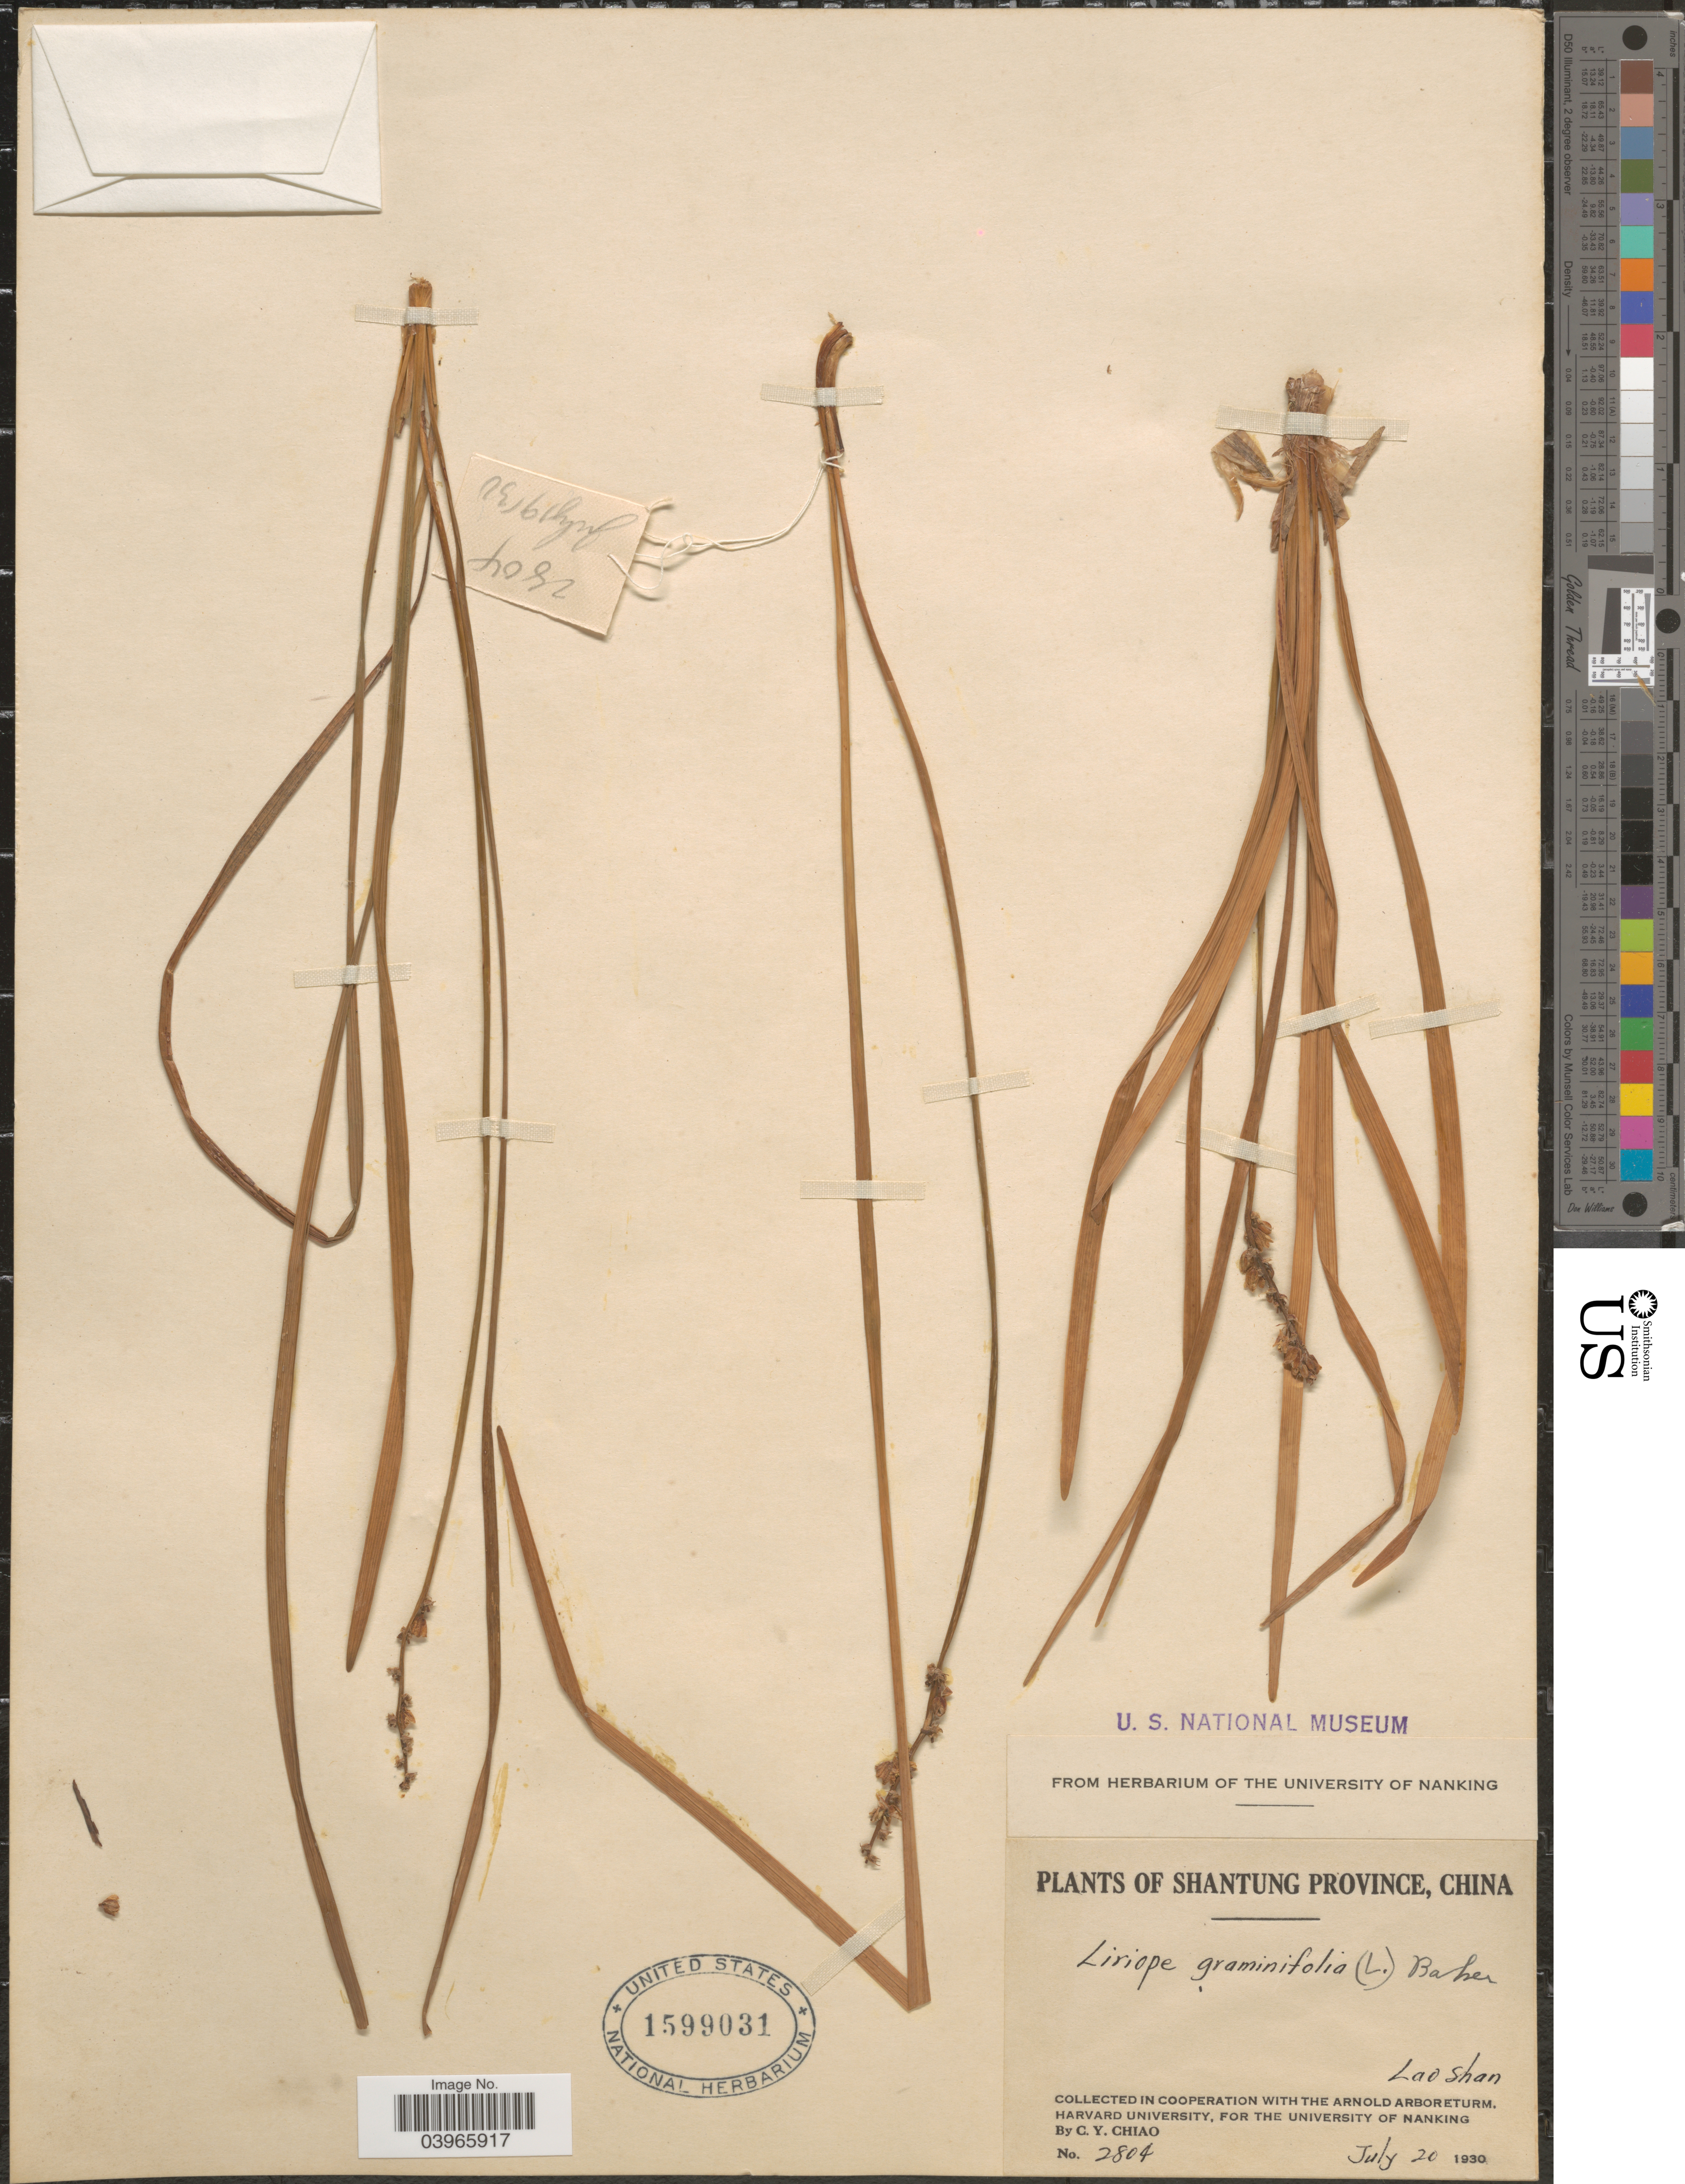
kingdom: Plantae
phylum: Tracheophyta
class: Liliopsida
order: Asparagales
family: Asparagaceae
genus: Liriope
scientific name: Liriope graminifolia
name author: (L.) Baker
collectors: C. Y. Chiao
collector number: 2804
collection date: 1930-07-20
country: China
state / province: Shandong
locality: Shantung Province. Lao Shan.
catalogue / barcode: US 1599031